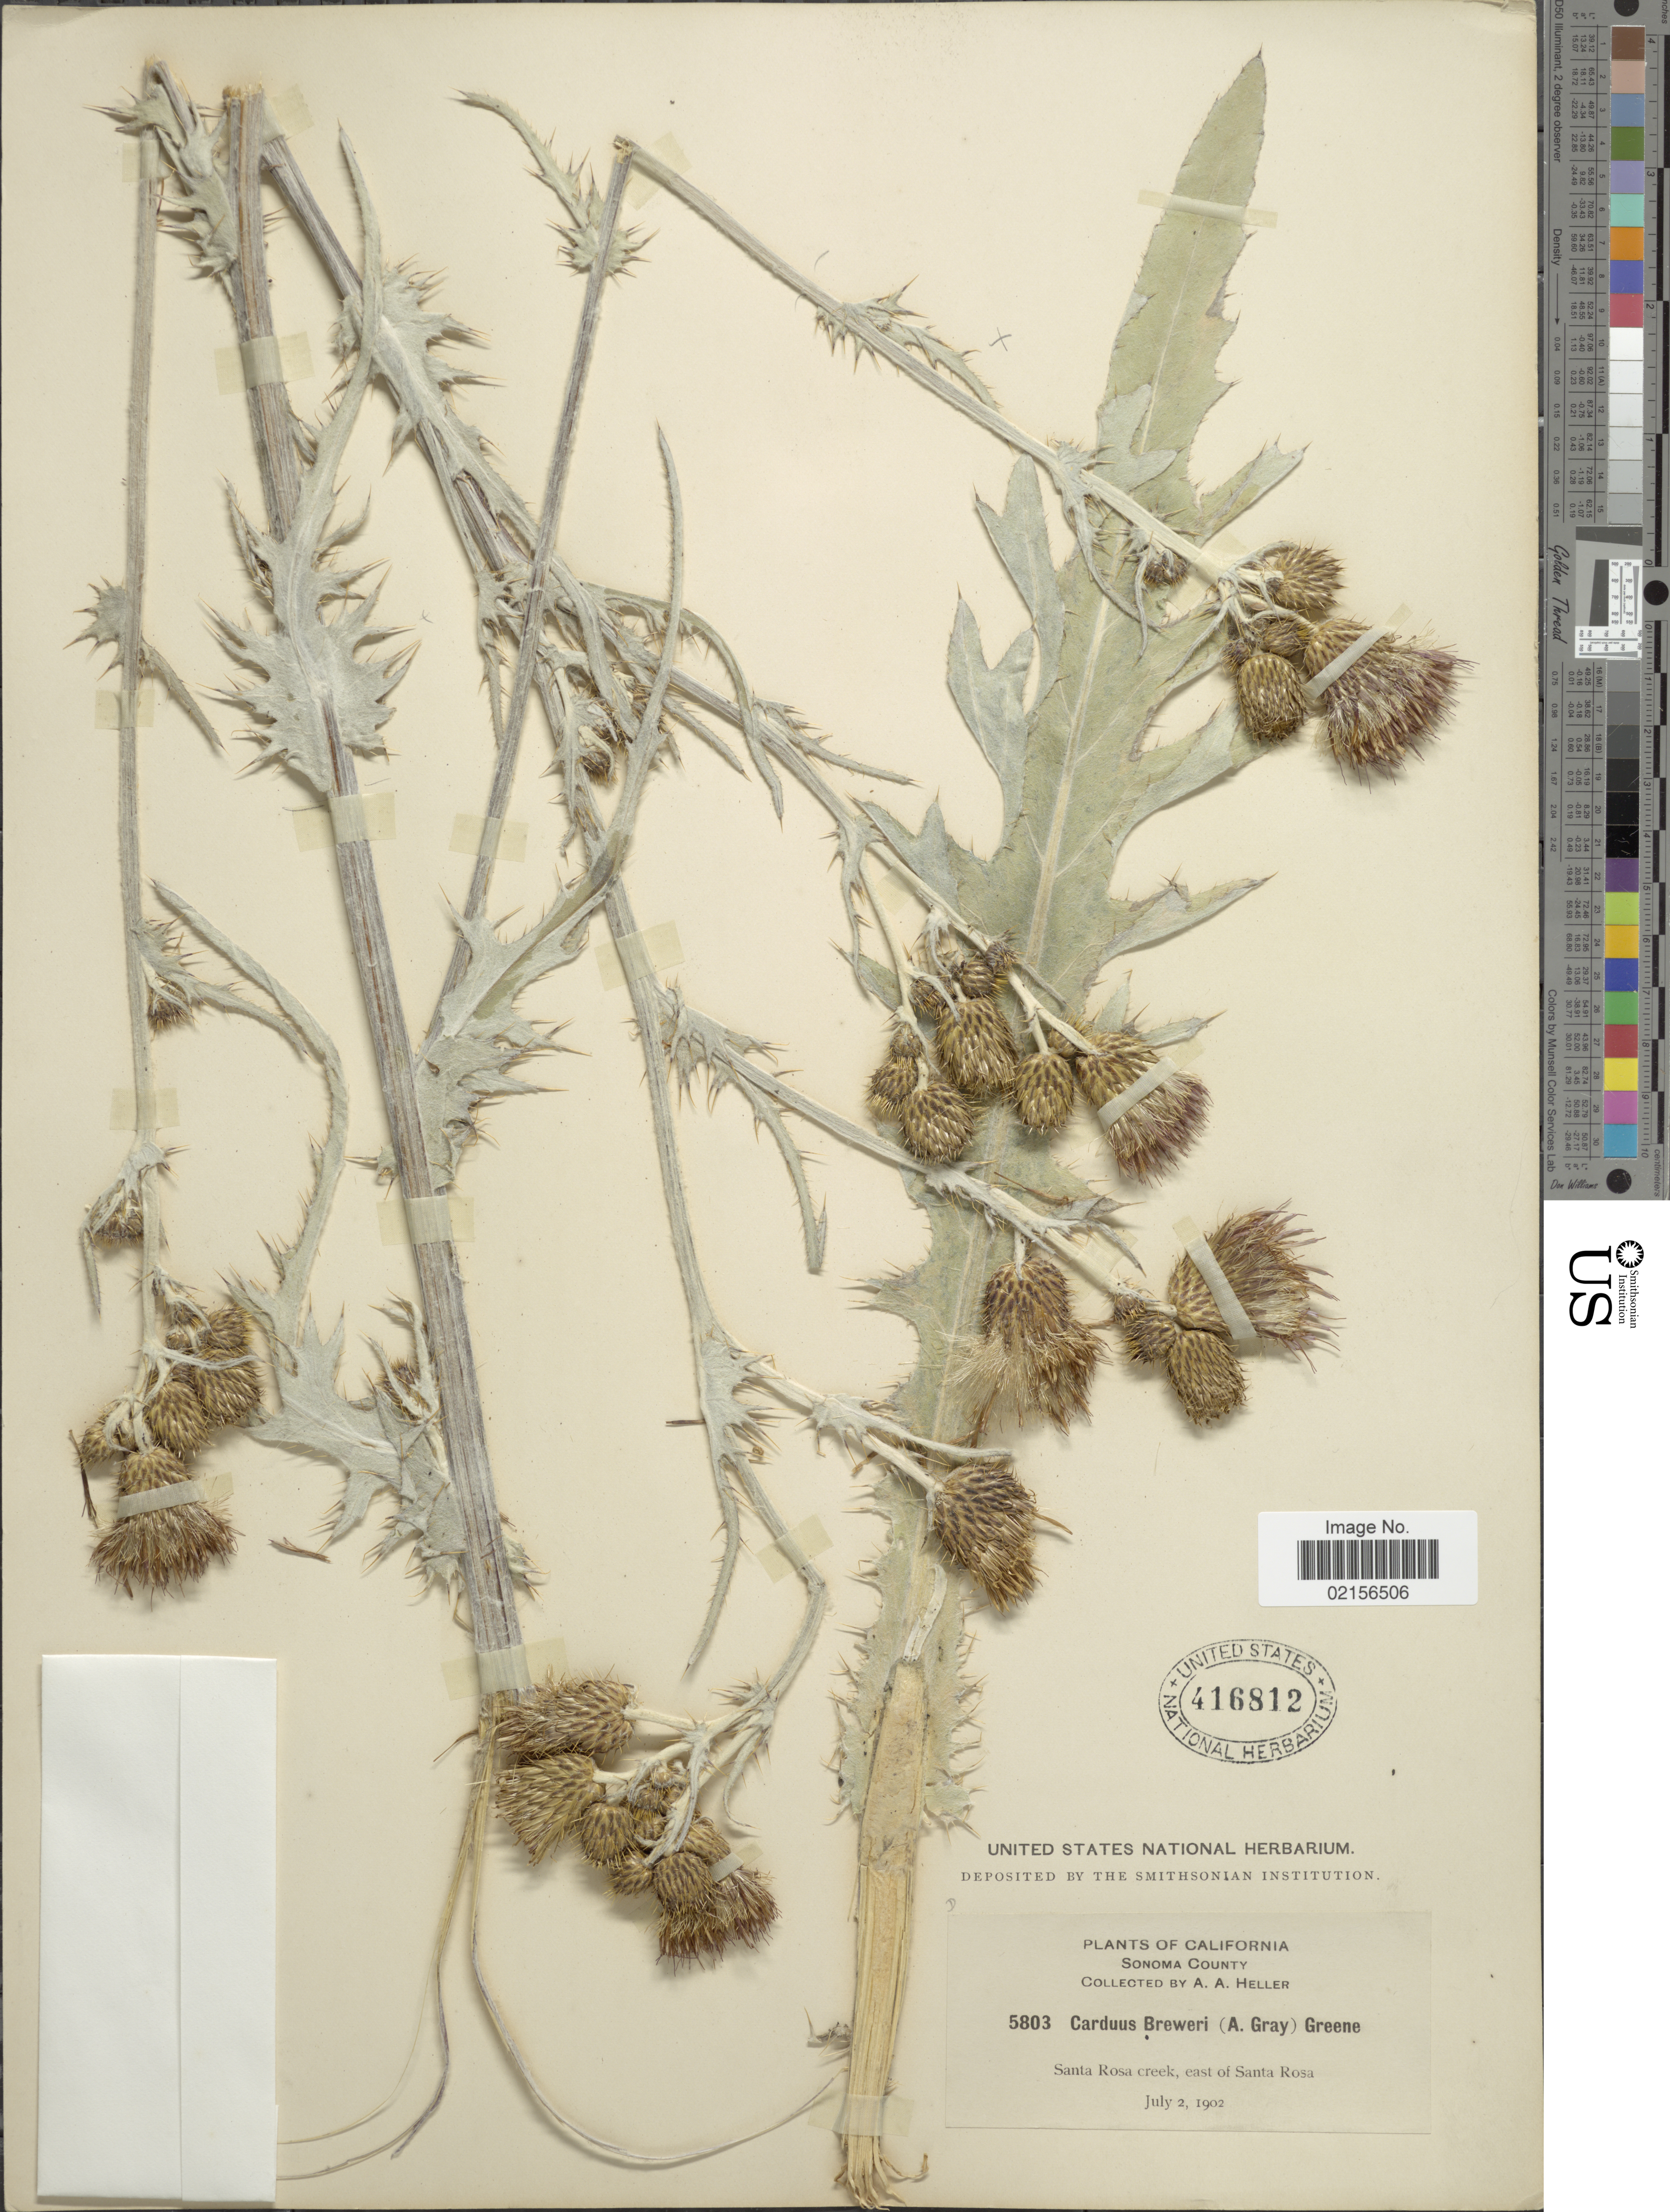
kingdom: Plantae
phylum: Tracheophyta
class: Magnoliopsida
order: Asterales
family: Asteraceae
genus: Cirsium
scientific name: Cirsium douglasii var. breweri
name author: (A. Gray) D.J. Keil & C.E. Turner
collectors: A. A. Heller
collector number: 5803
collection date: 1902-07-02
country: United States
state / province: California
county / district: Sonoma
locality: Sonoma County, Santa Rosa creek, east of Santa Rosa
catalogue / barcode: US 416812